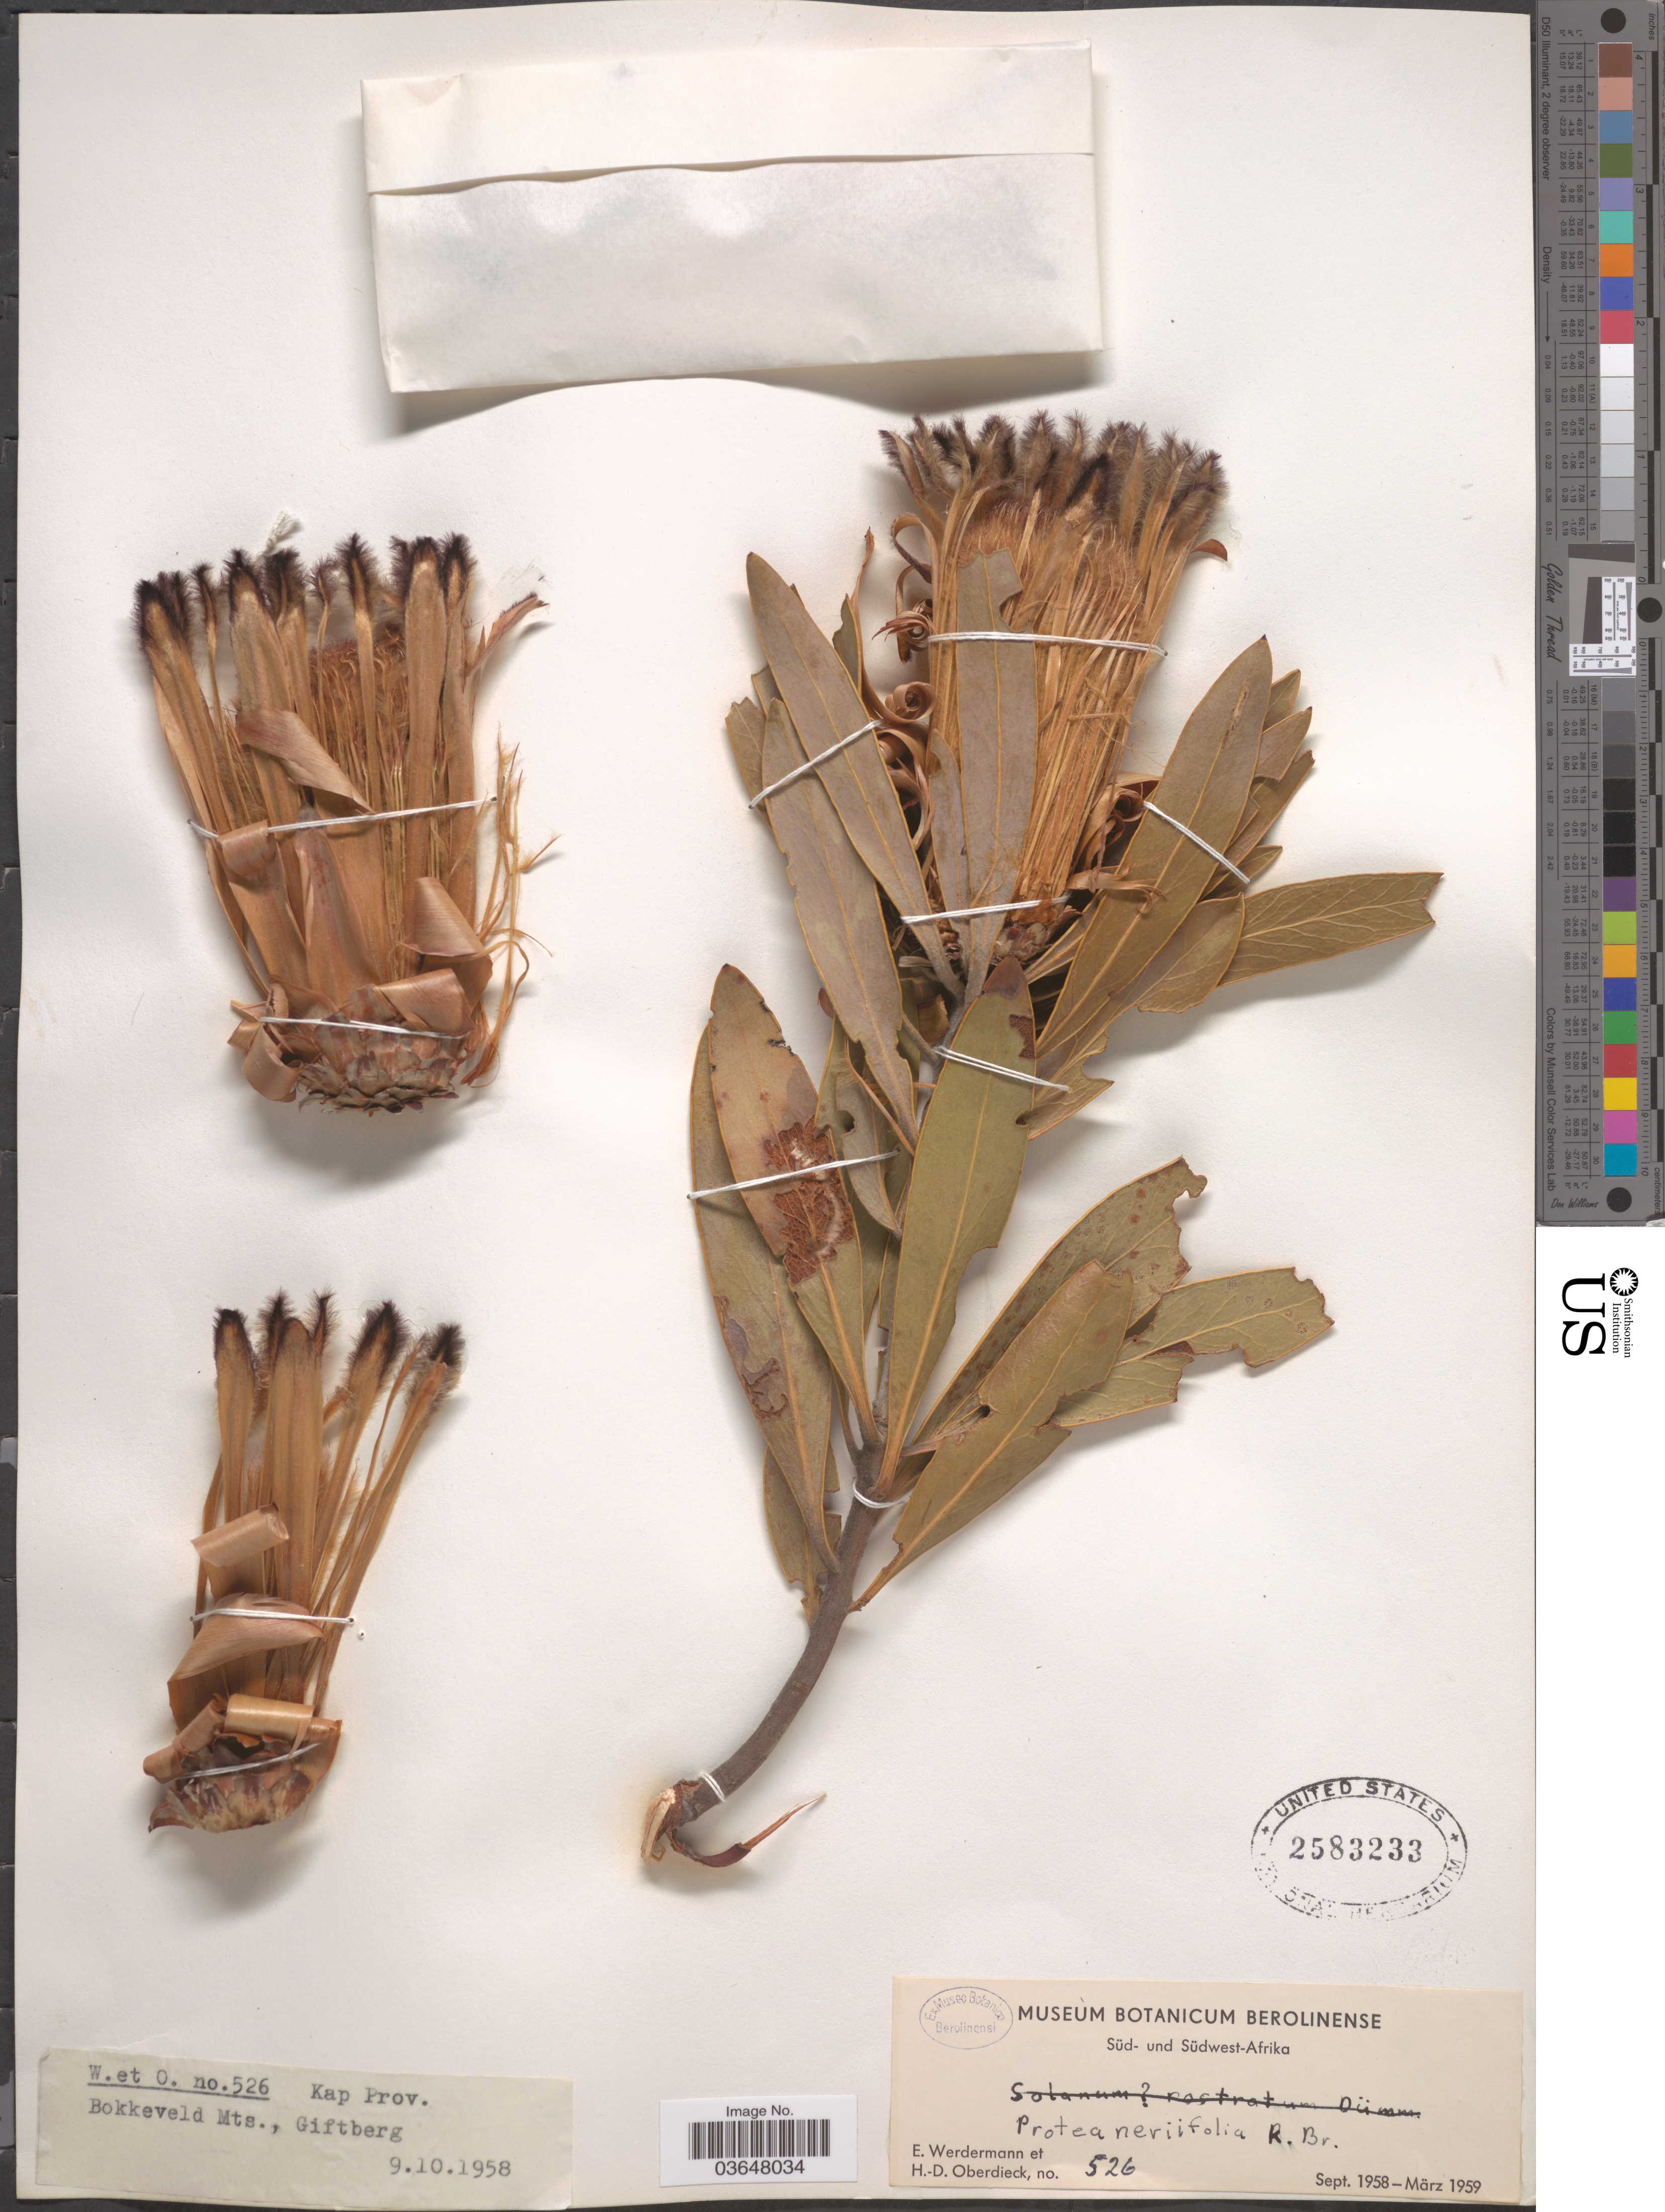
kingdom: Plantae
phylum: Tracheophyta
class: Magnoliopsida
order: Proteales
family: Proteaceae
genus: Protea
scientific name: Protea neriifolia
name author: R. Br.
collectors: E. Werdermann & H. Oberdieck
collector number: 526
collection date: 1958-10-09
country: South Africa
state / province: Western Cape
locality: Kap Prov. Bokkeveld Mts., Giftberg.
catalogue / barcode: US 2583233